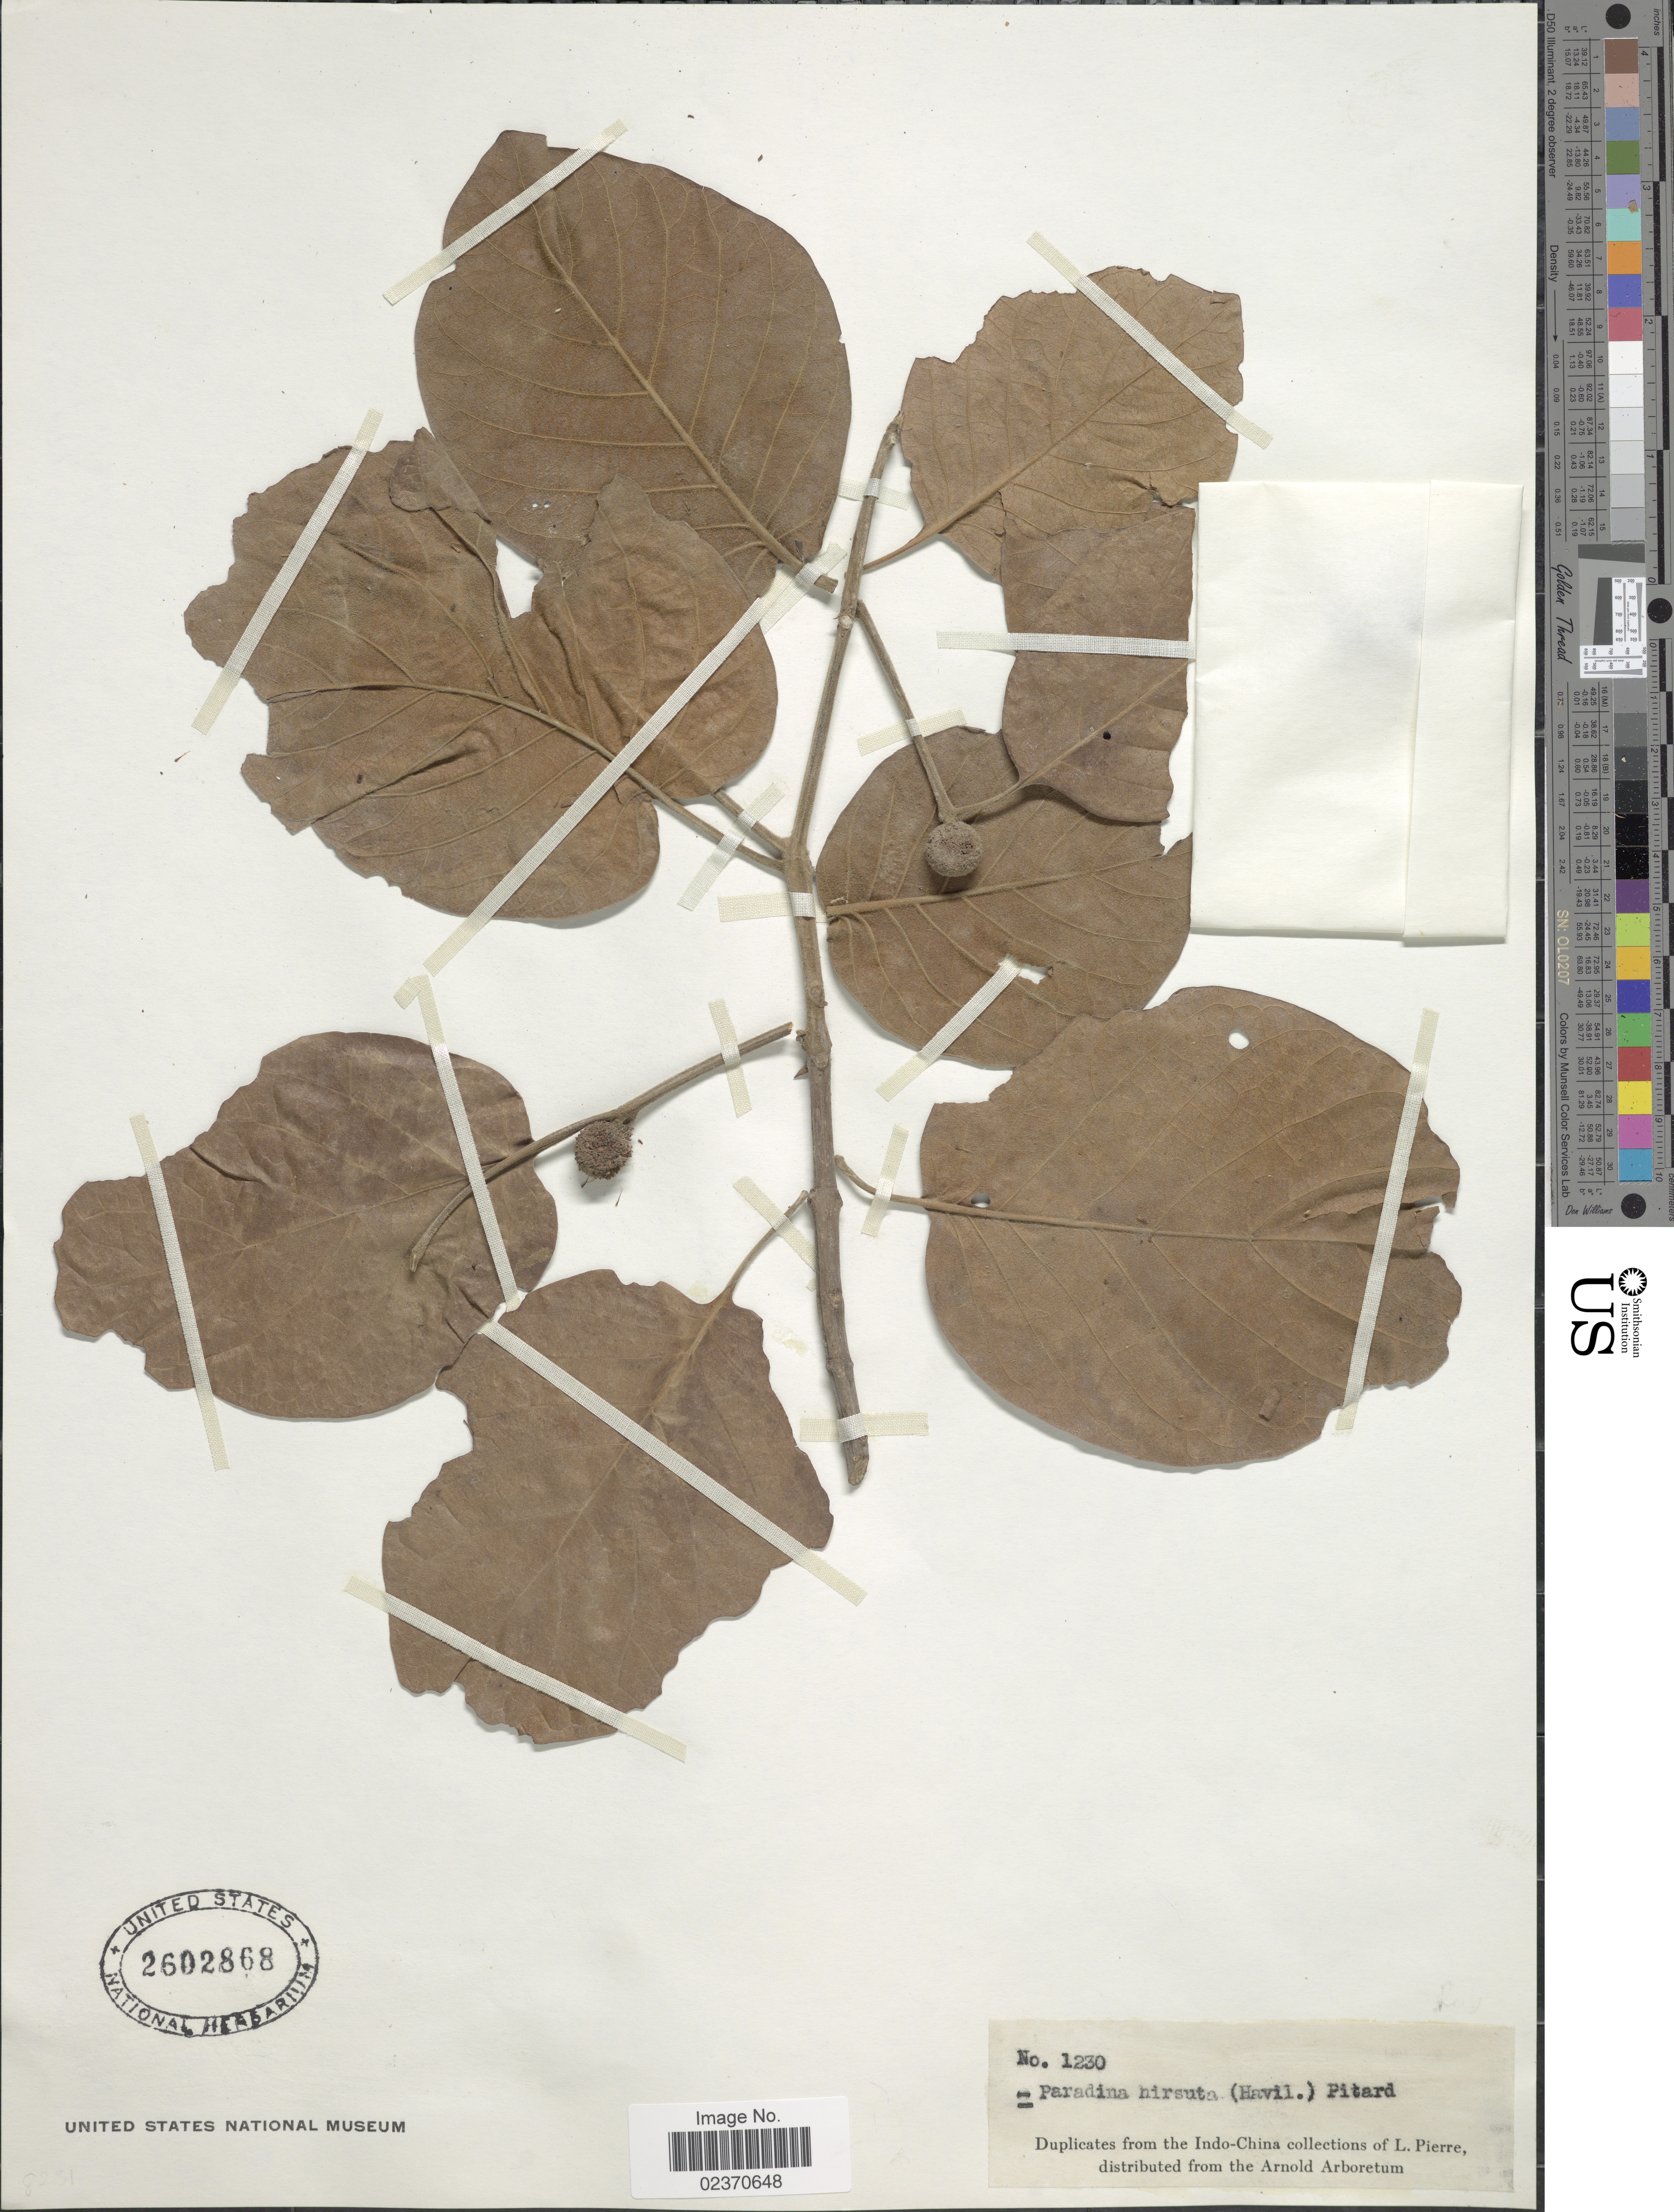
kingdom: Plantae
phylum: Tracheophyta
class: Magnoliopsida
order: Gentianales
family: Rubiaceae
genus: Nauclea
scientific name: Nauclea subdita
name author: Steud.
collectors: L. Pierre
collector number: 1230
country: Vietnam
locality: Indo-China [unsure placement]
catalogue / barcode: US 2602868